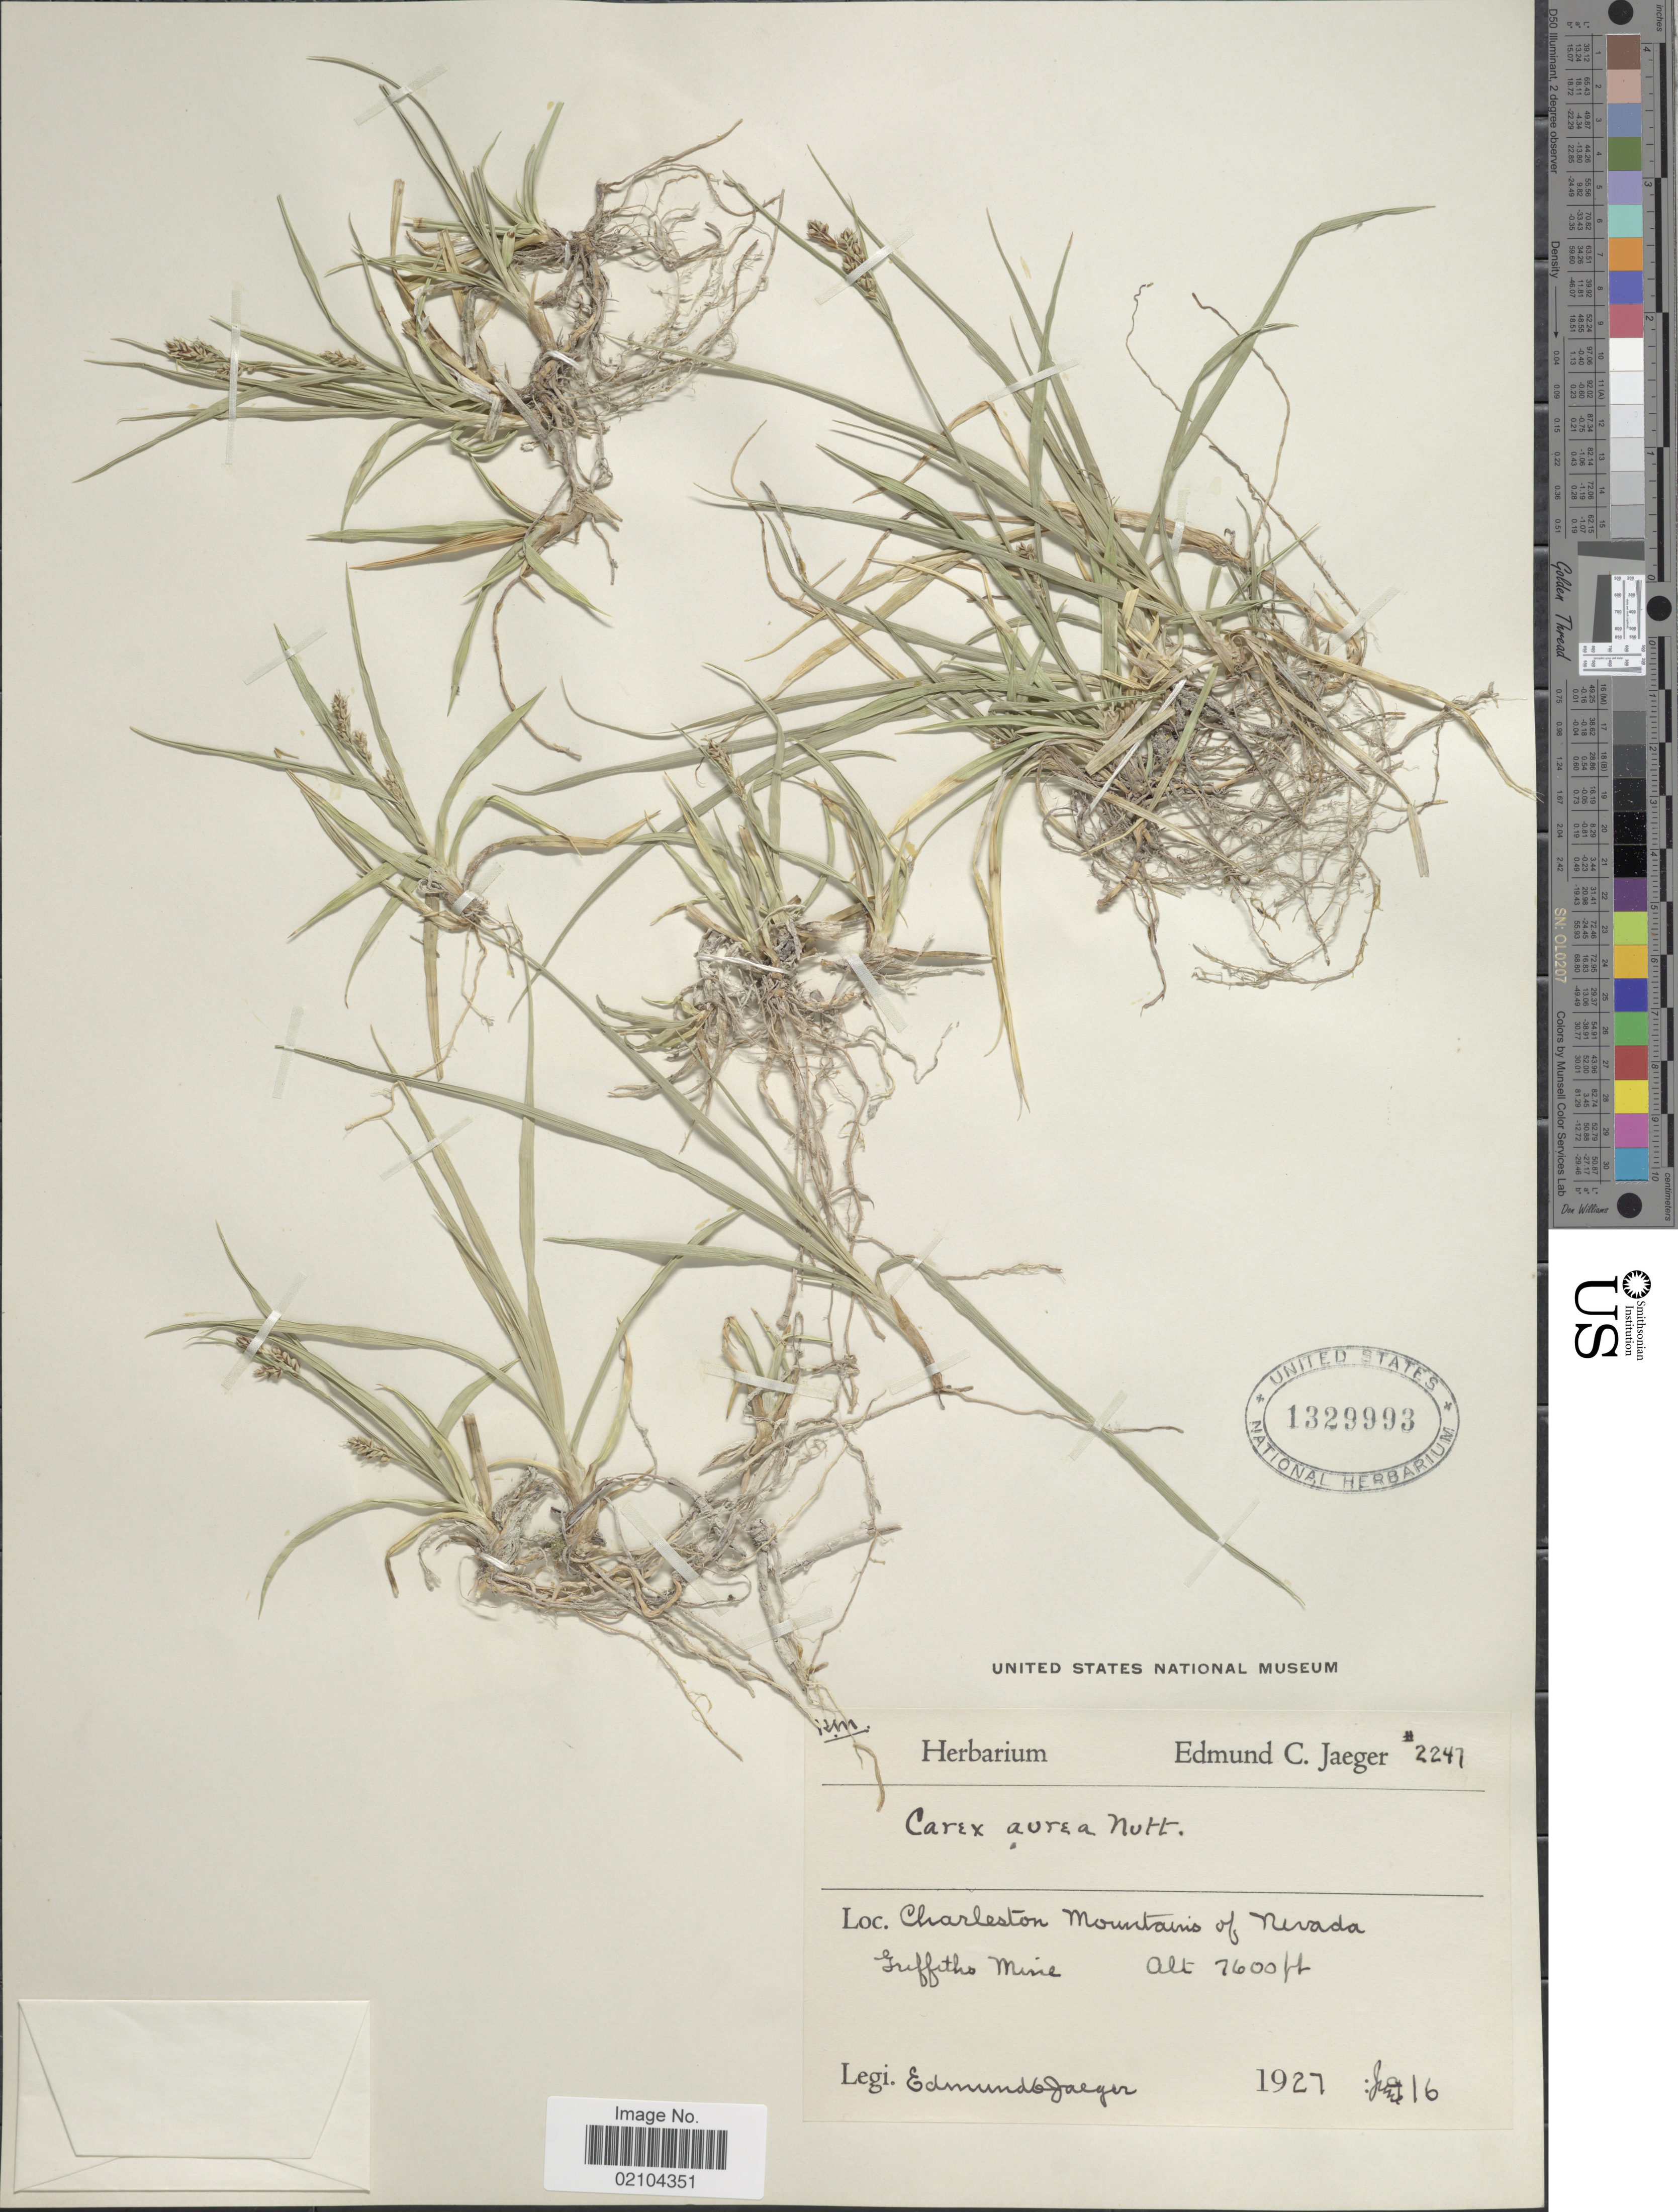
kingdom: Plantae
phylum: Tracheophyta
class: Liliopsida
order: Poales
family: Cyperaceae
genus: Carex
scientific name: Carex aurea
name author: Nutt.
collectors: E. Jaeger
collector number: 2247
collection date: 1927-06-16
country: United States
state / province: Nevada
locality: Charleston Mountains of Nevada, Griffiths Mine.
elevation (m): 2316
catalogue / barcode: US 1329993